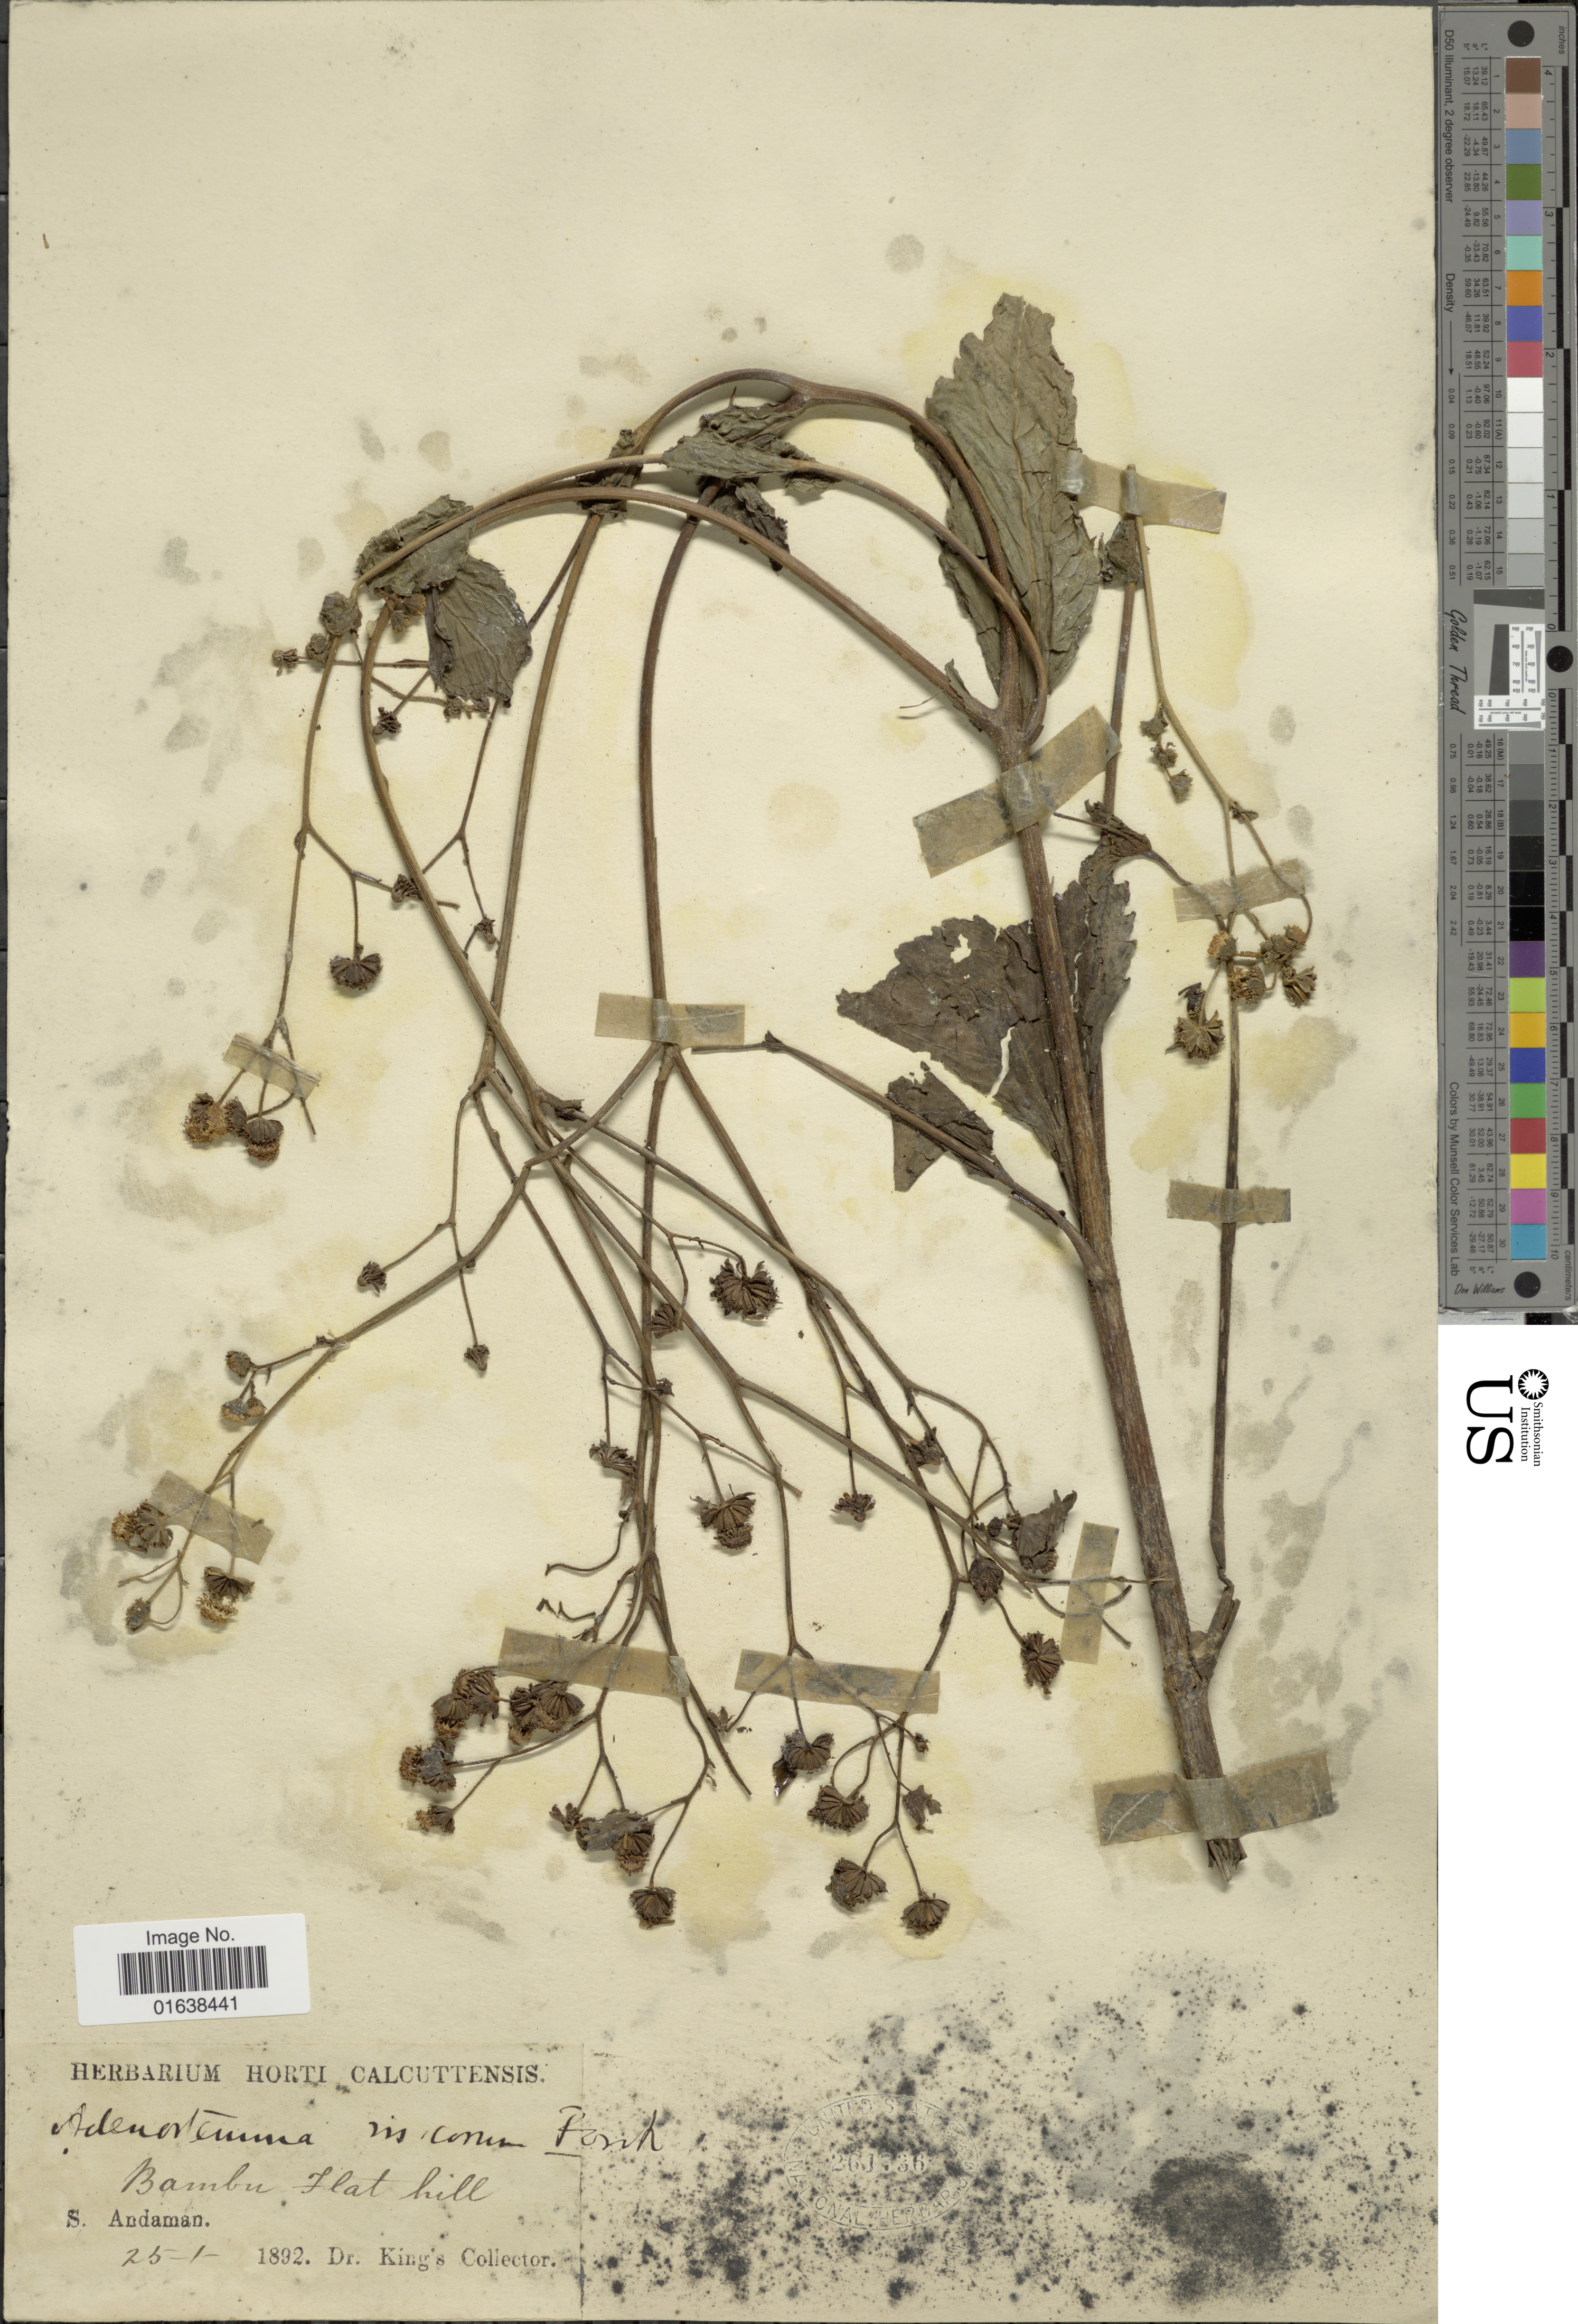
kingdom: Plantae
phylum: Tracheophyta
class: Magnoliopsida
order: Asterales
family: Asteraceae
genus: Adenostemma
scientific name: Adenostemma lavenia var. lavenia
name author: Kuntze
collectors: Dr. King's collector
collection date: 1892-01-25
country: India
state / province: Andaman and Nicobar Islands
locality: S. Andaman. Bambu Flat hill